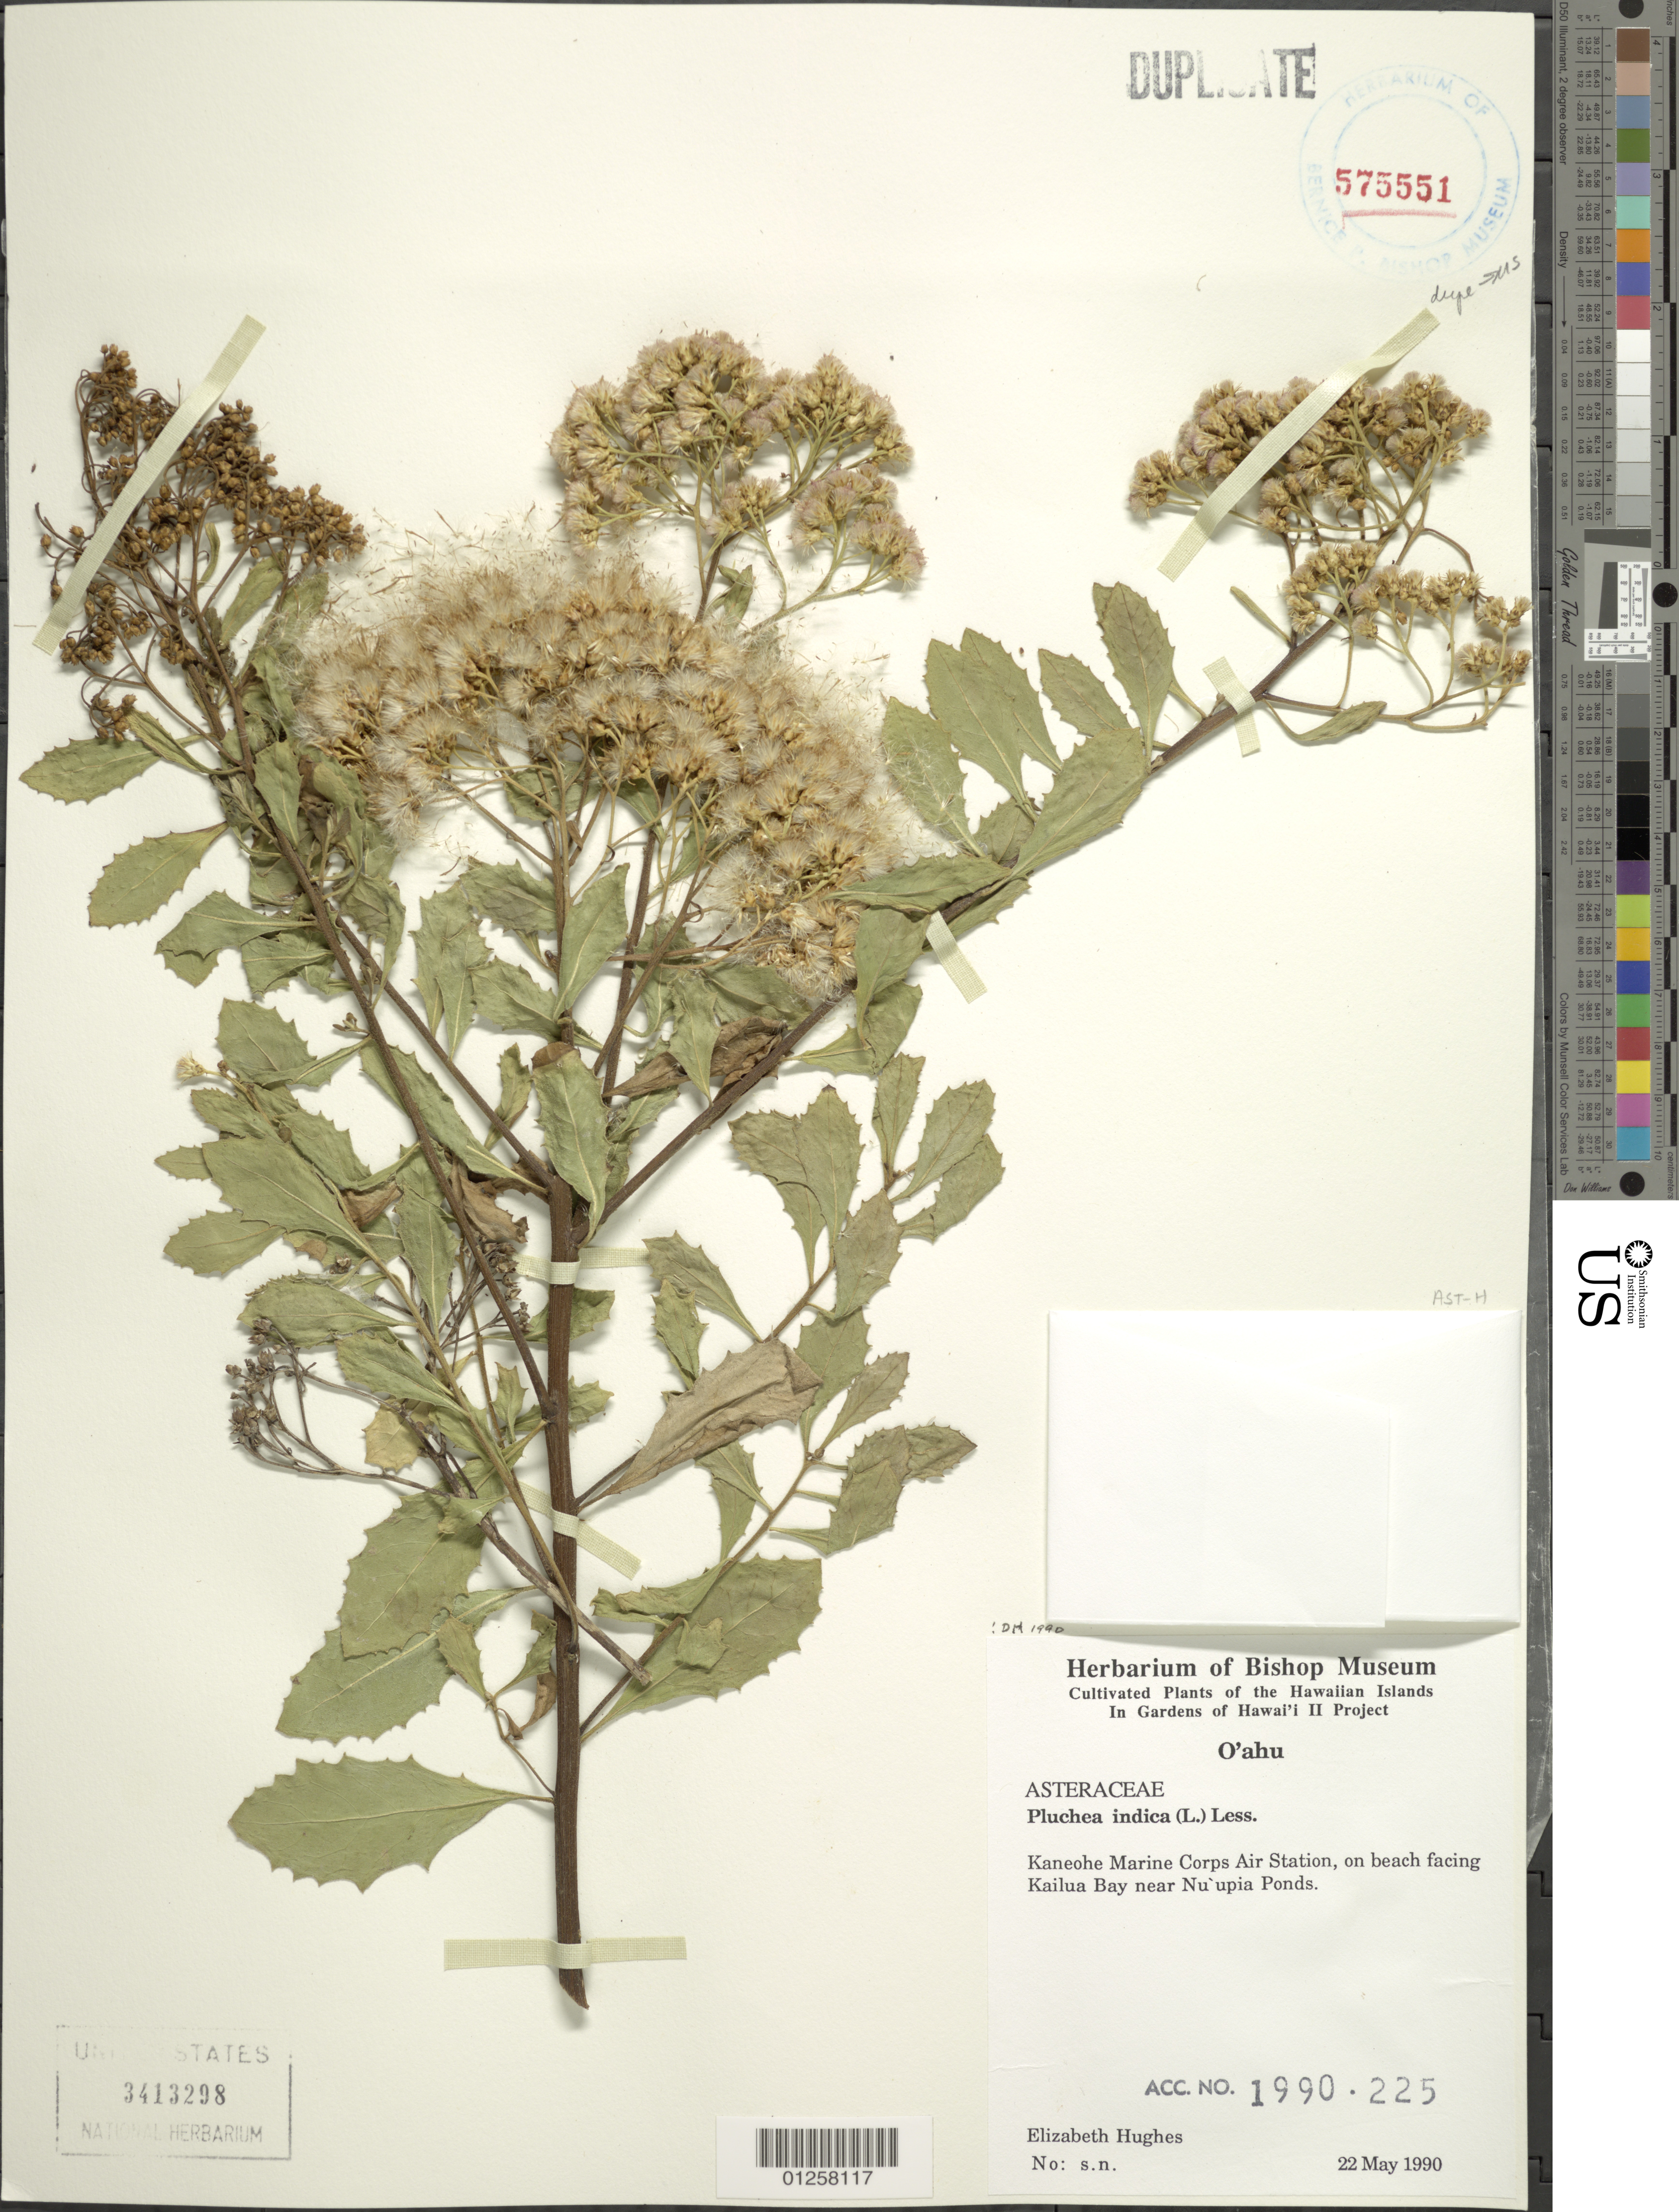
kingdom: Plantae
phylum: Tracheophyta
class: Magnoliopsida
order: Asterales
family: Asteraceae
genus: Pluchea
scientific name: Pluchea indica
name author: (L.) Less.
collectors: E. Hughes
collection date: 1990-05-22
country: United States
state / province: Hawaii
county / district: Honolulu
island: Oahu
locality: Kaneohe Marine Corps Air Station, on beach facing Kailua Bay near Nu'upia Ponds.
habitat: Near pond.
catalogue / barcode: US 3413298